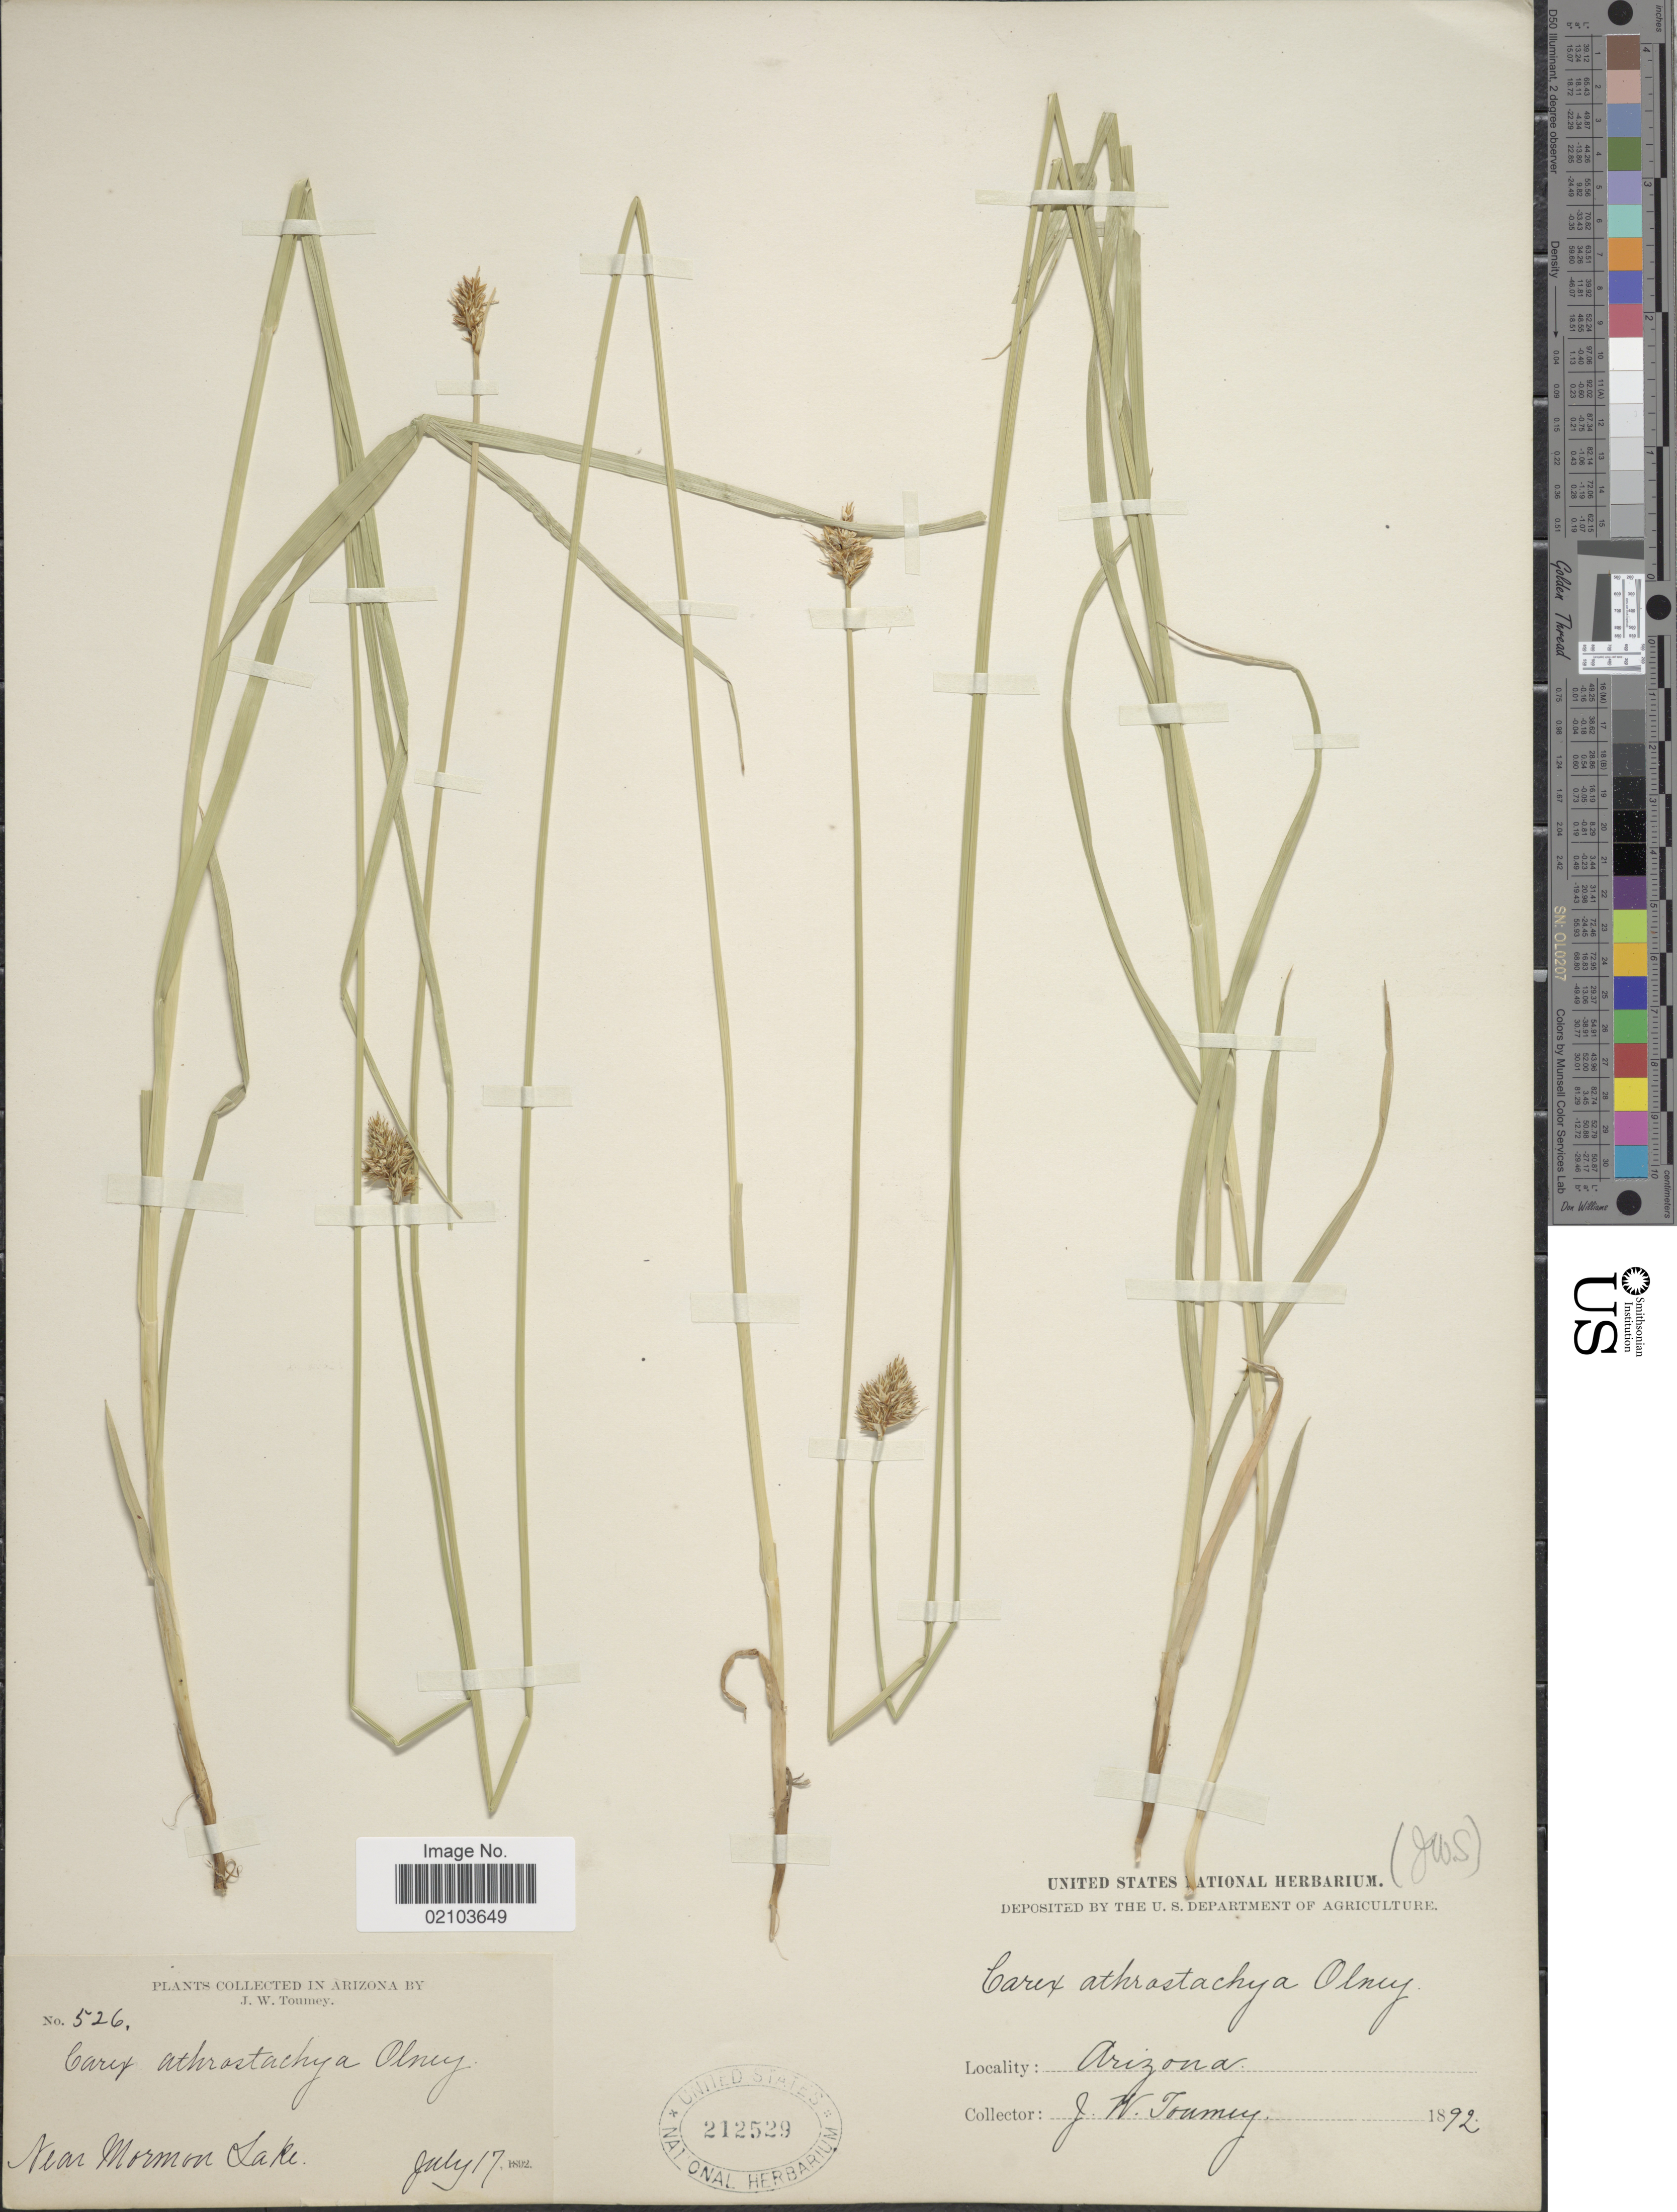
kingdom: Plantae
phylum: Tracheophyta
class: Liliopsida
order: Poales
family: Cyperaceae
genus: Carex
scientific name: Carex athrostachya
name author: Olney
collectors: J. W. Toumey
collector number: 526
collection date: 1892-07-17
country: United States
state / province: Arizona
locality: Near Mormon Lake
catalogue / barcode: US 212529